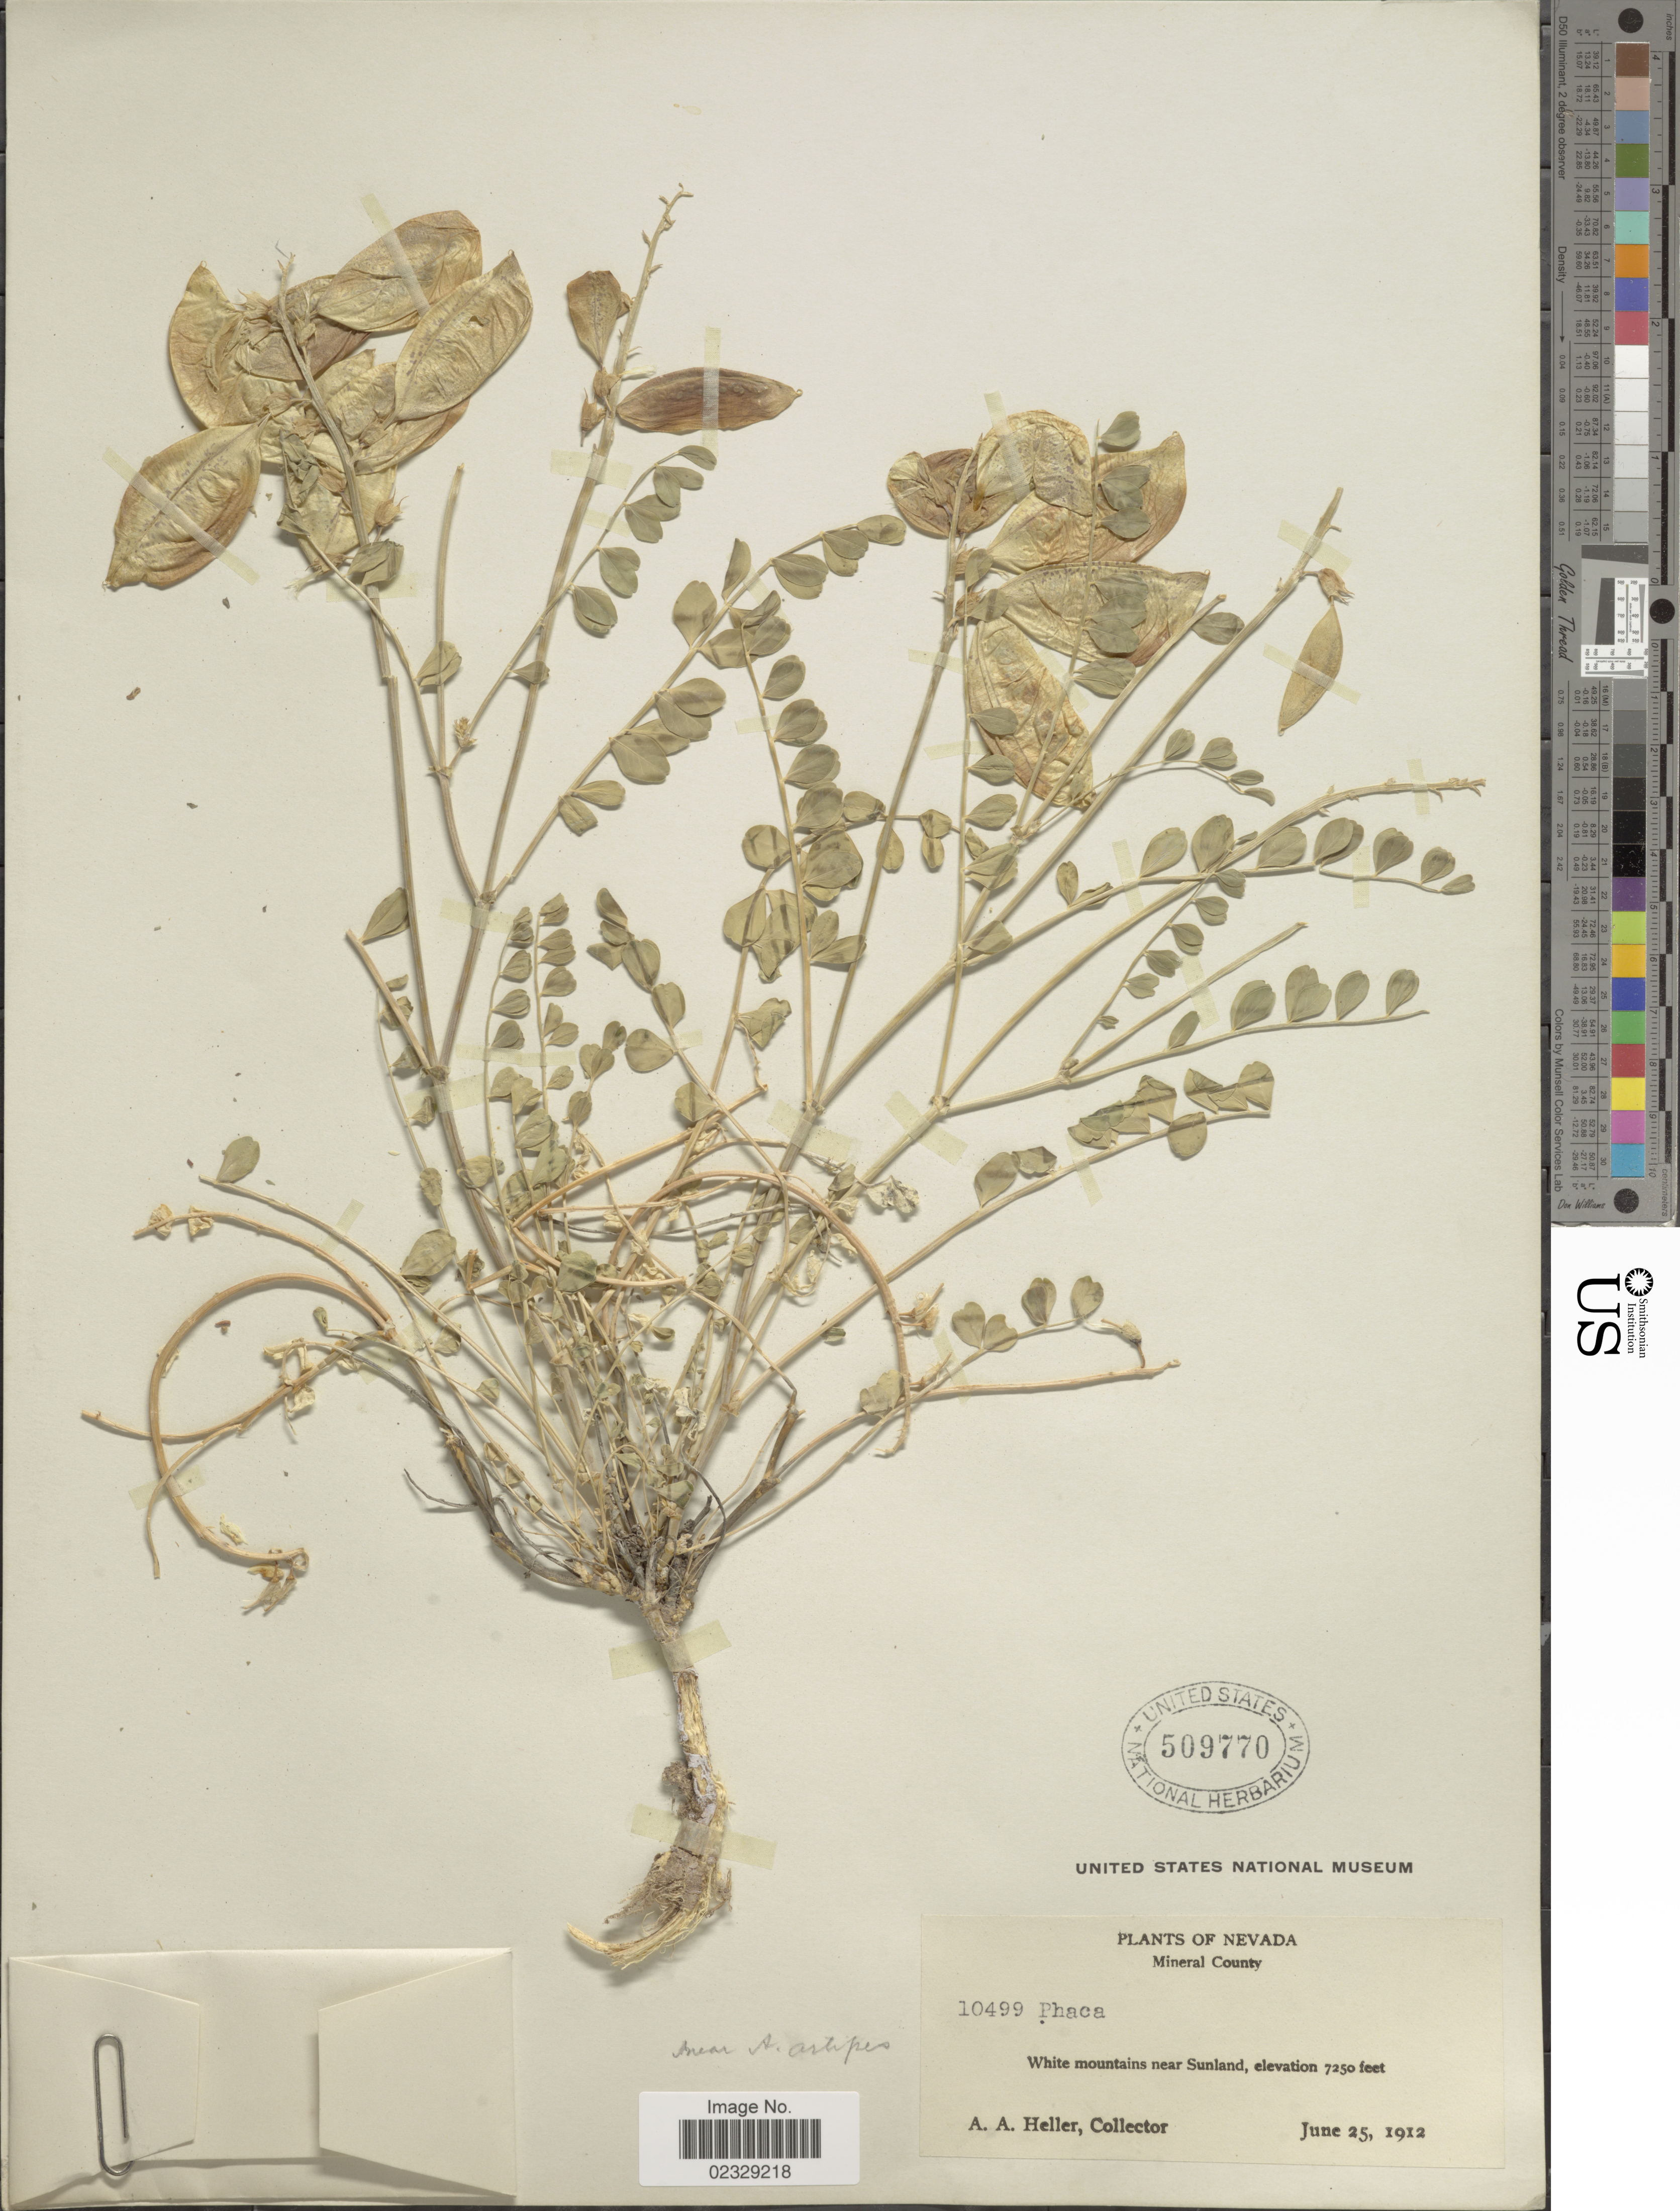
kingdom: Plantae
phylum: Tracheophyta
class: Magnoliopsida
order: Fabales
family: Fabaceae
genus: Astragalus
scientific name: Astragalus artipes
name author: A. Gray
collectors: A. A. Heller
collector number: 10499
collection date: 1912-06-25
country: United States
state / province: Nevada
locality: MIneral County, White Mountains near Sunland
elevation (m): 2210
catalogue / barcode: US 509770